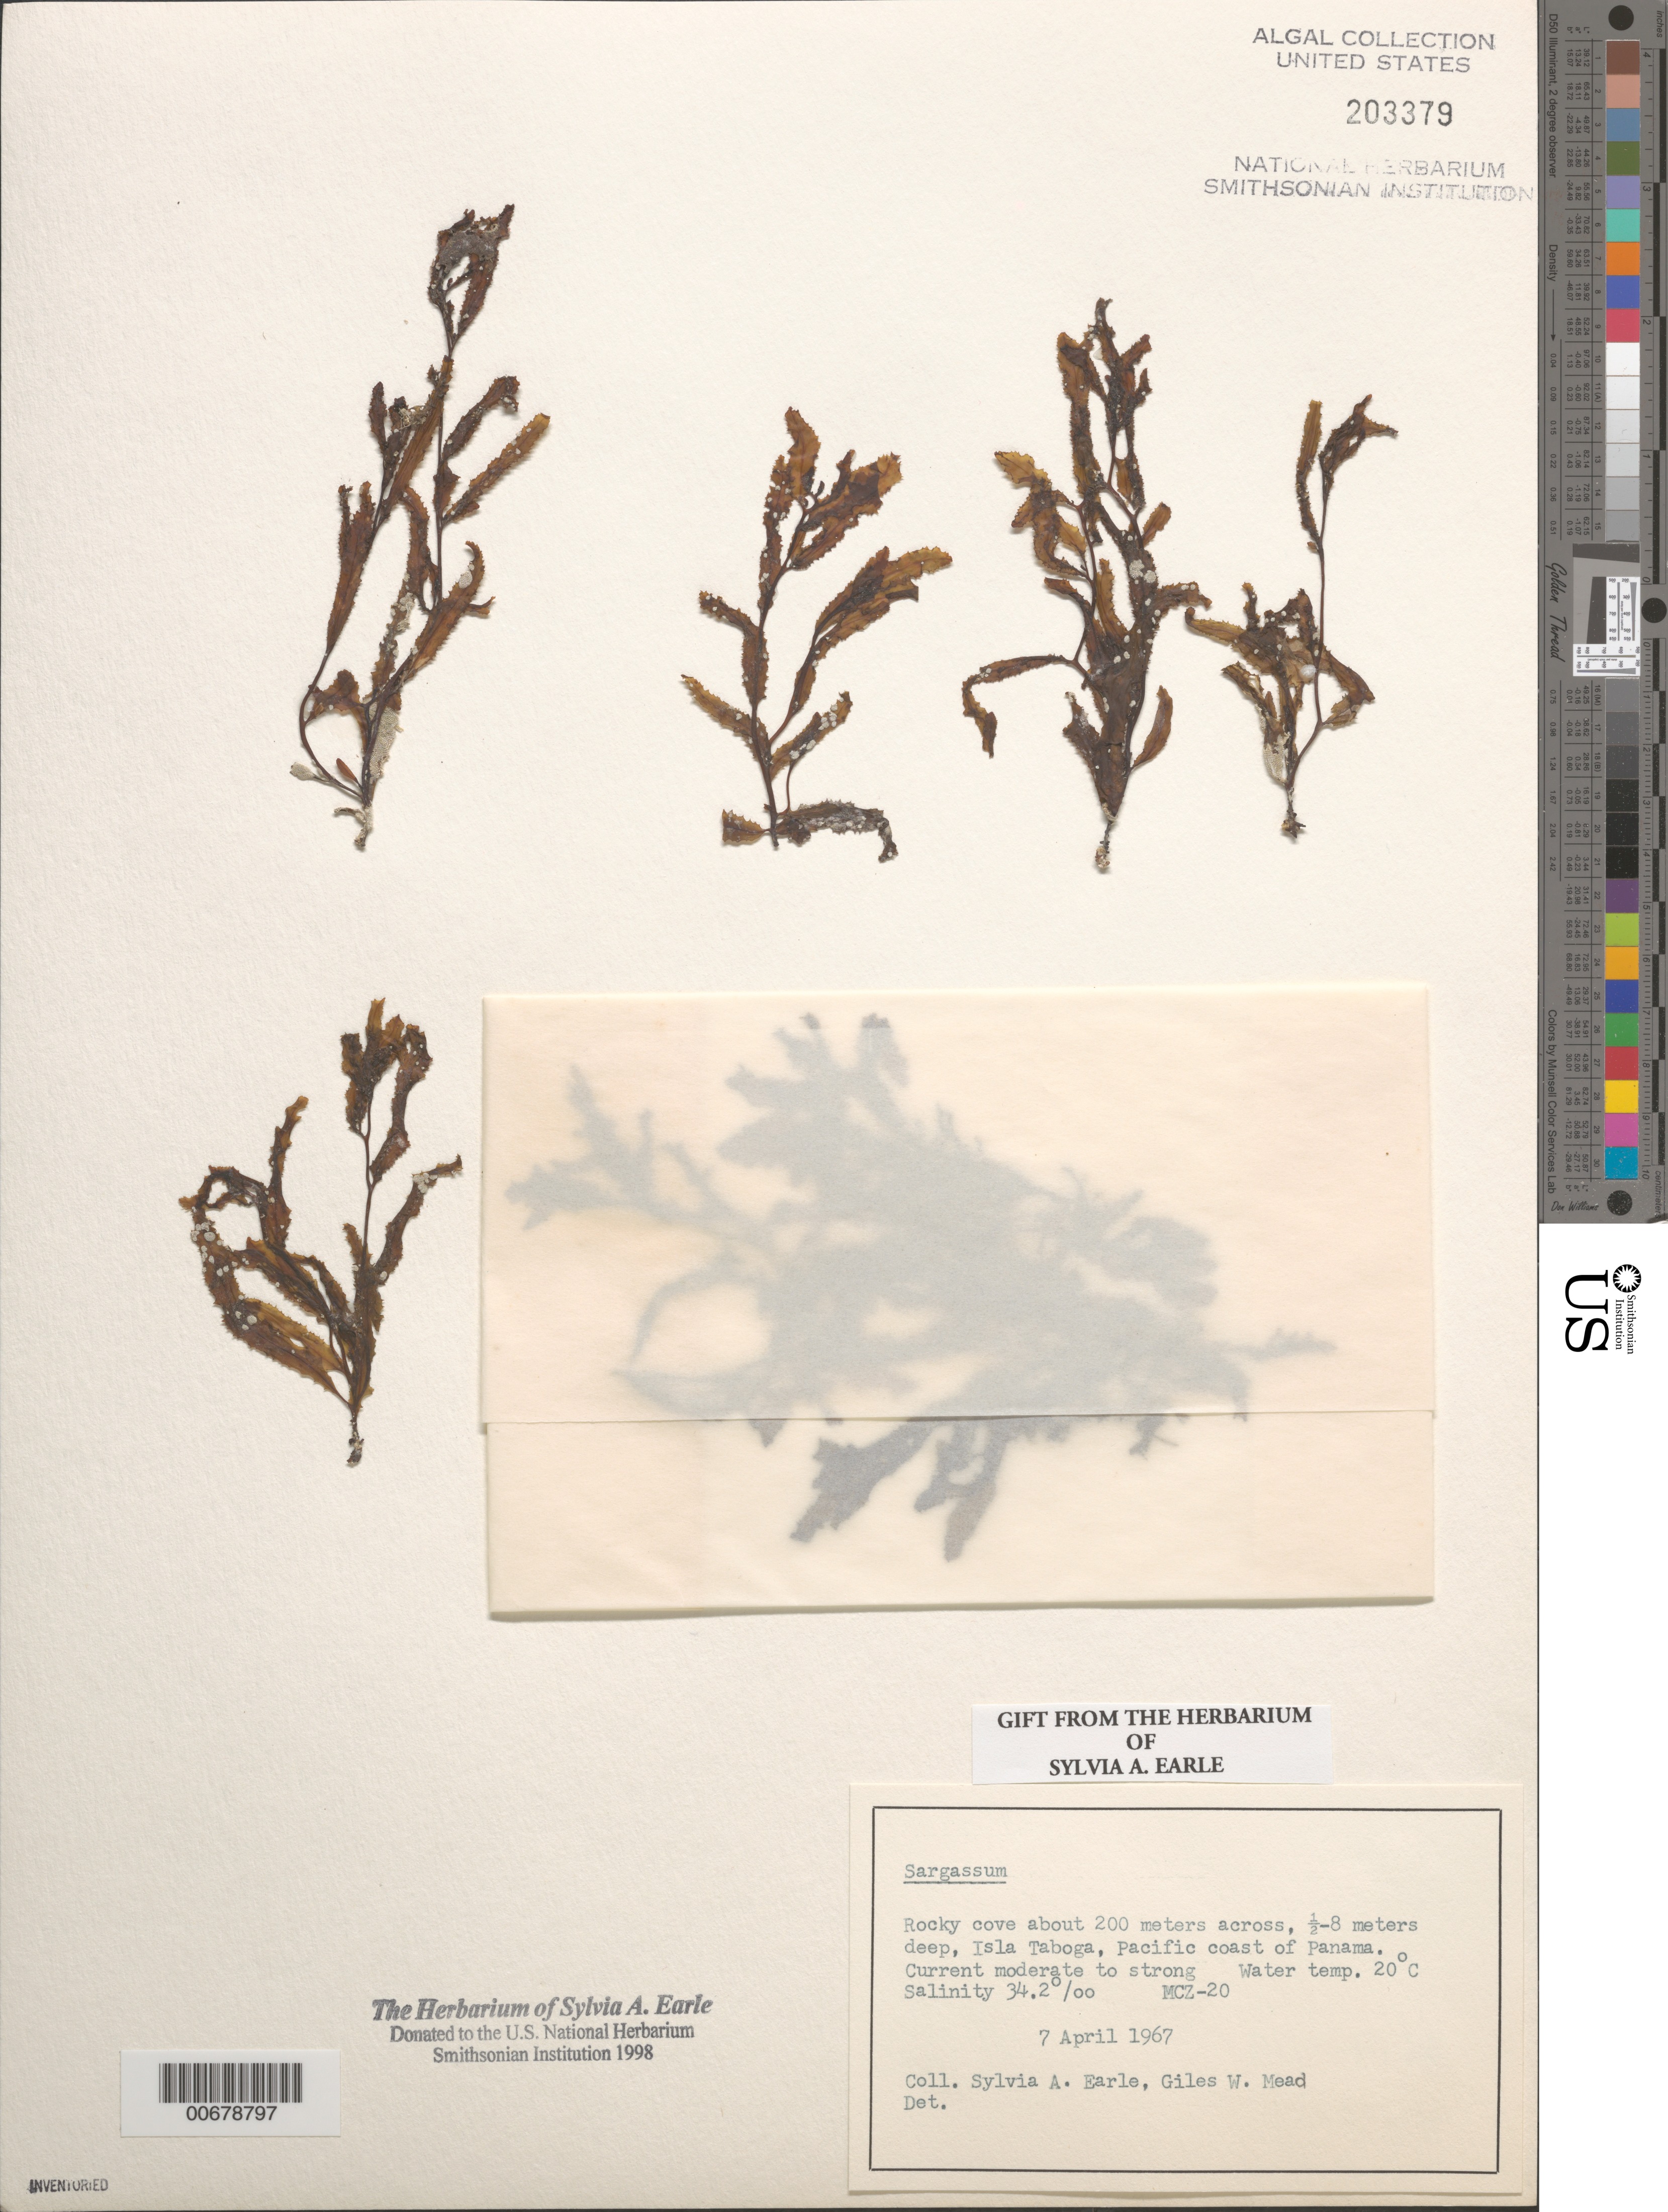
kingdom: Chromista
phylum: Ochrophyta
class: Phaeophyceae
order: Fucales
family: Sargassaceae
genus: Sargassum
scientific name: Sargassum sp.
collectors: S. A. Earle & G. W. Mead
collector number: MCZ-20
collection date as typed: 07 Apr 1967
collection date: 1967-04-07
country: Panama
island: Taboga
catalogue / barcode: US 203379